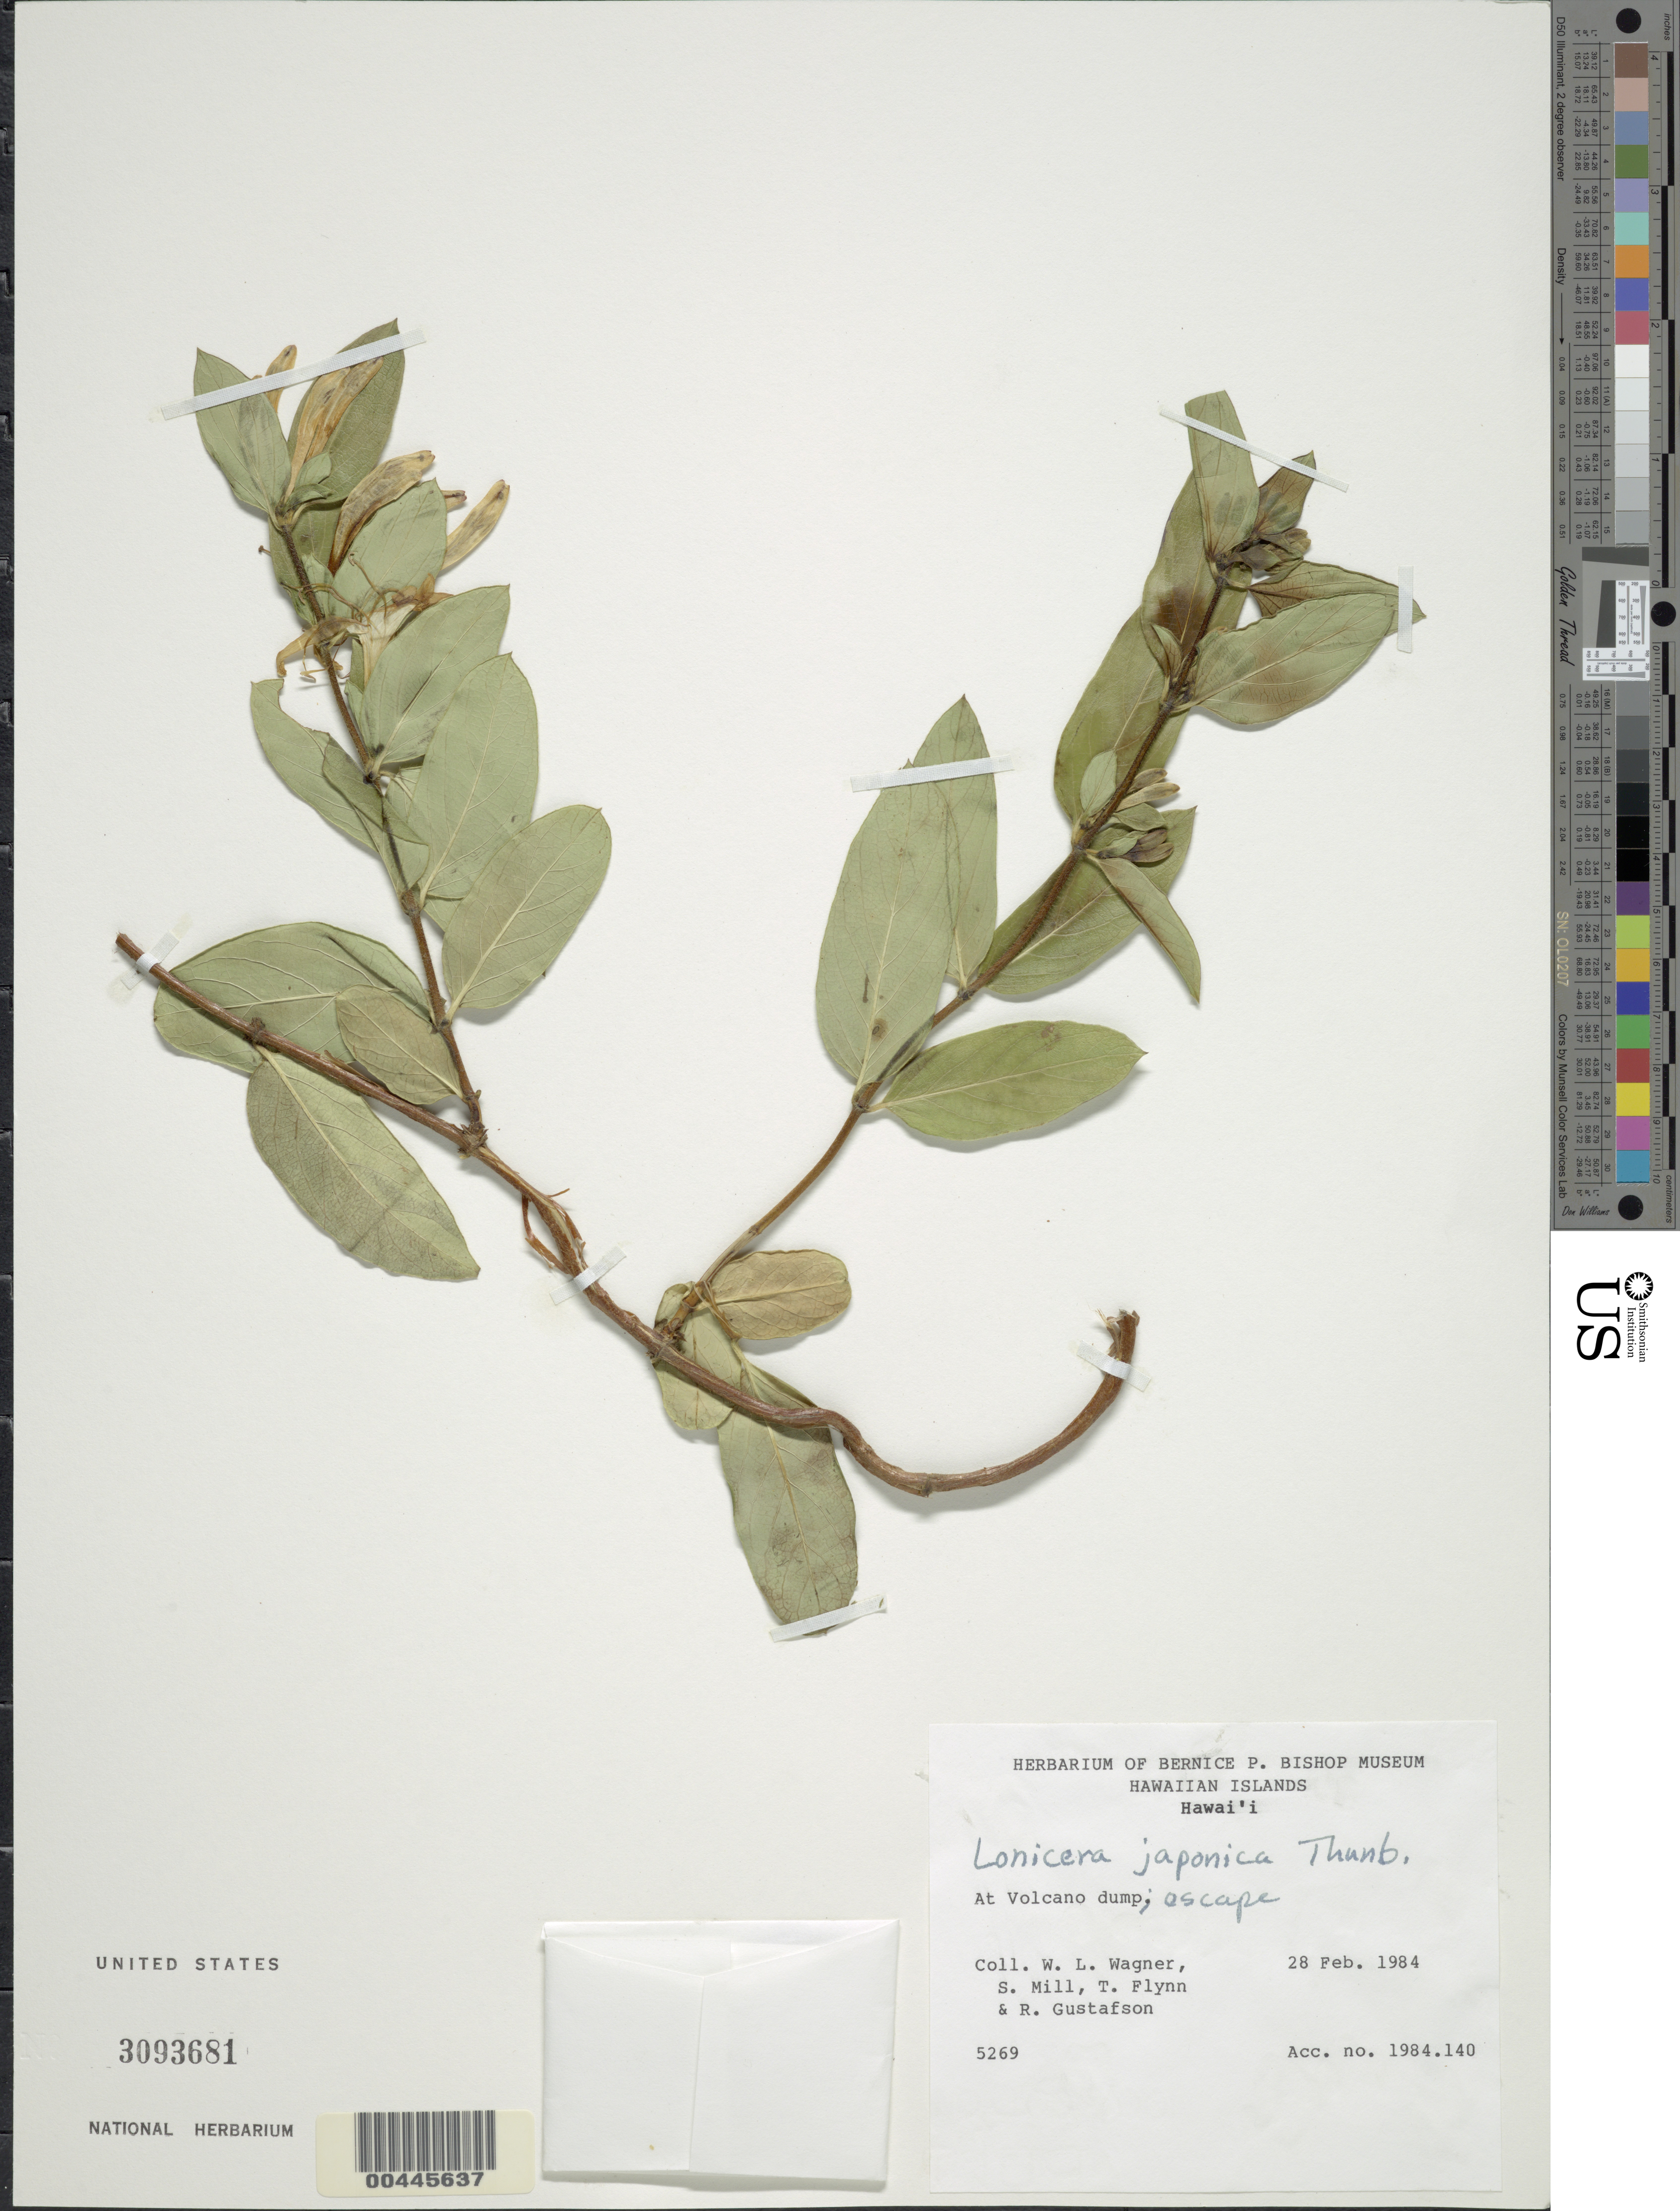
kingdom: Plantae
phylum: Tracheophyta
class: Magnoliopsida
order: Dipsacales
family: Caprifoliaceae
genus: Lonicera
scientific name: Lonicera japonica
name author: Thunb.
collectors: W. L. Wagner, S. W. Miller, T. W. Flynn & R. Gustafson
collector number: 5269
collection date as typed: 28 Feb 1984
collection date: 1984-02-28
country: United States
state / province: Hawaii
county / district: Hawaii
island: Hawaii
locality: At Volcano dump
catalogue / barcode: US 3093681